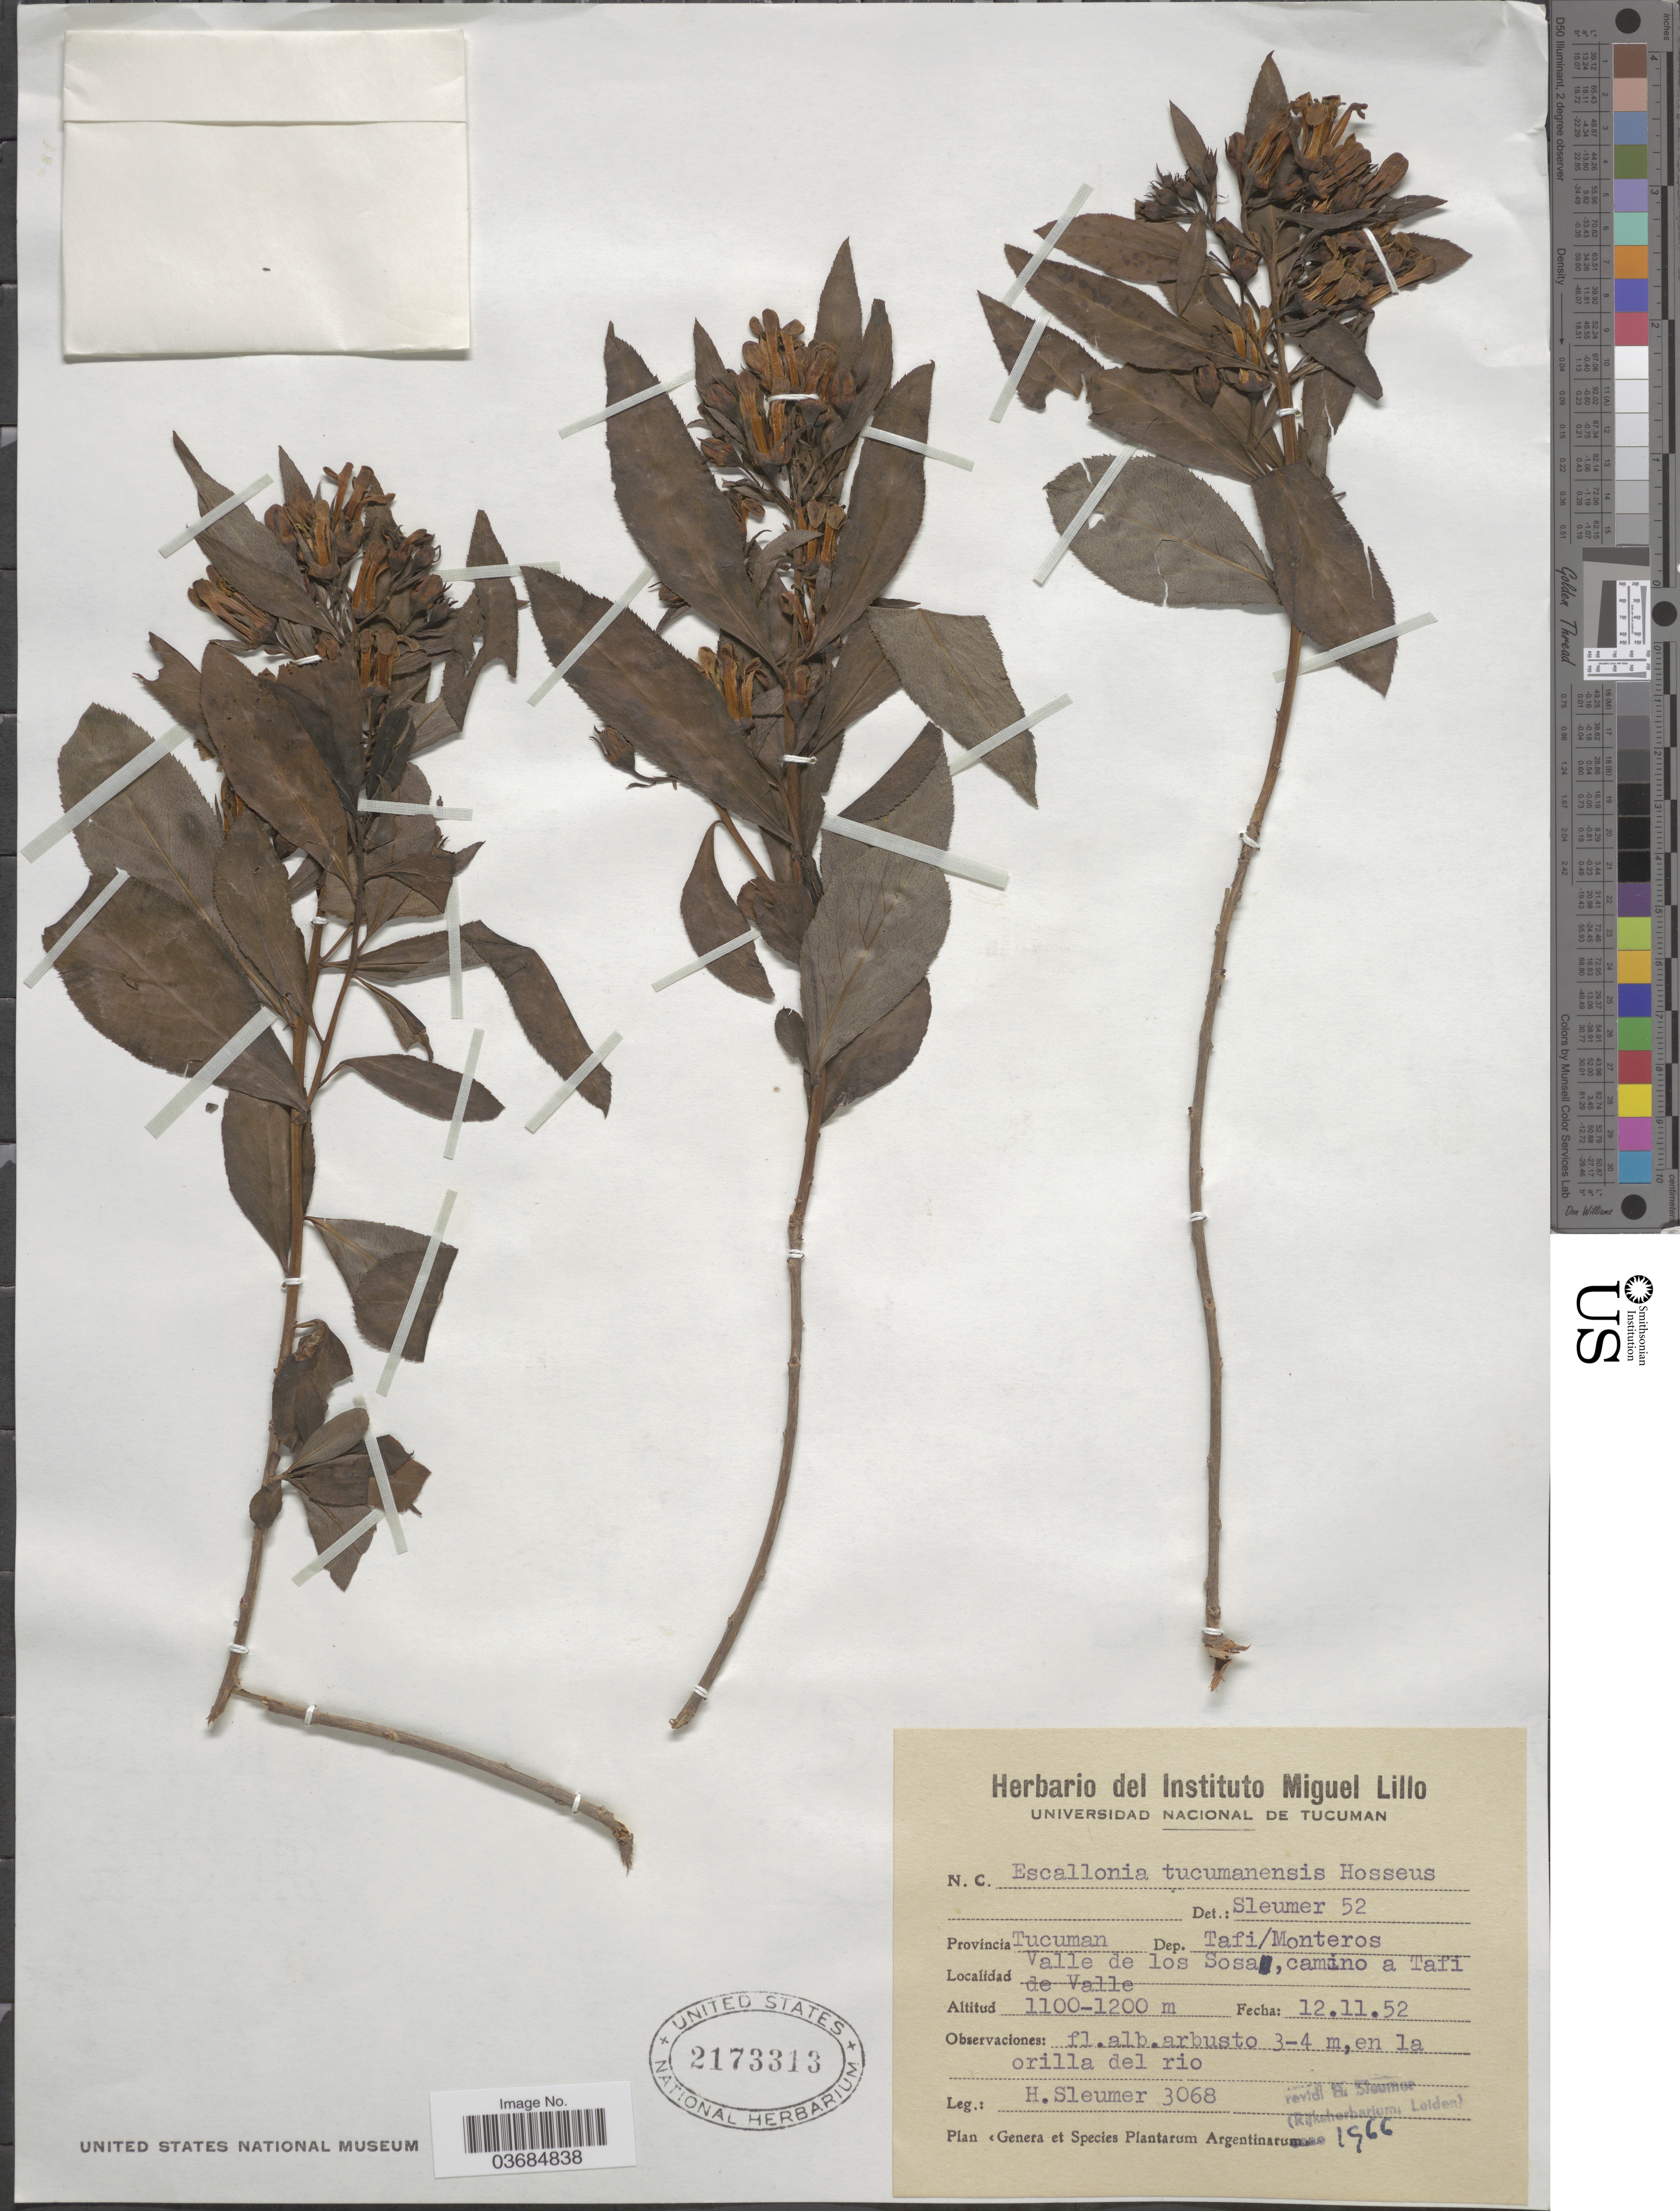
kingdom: Plantae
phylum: Tracheophyta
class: Magnoliopsida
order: Escalloniales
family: Escalloniaceae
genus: Escallonia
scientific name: Escallonia tucumanensis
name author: Hosseus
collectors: H. O. Sleumer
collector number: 3068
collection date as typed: Transcribed d/m/y: 12/11/52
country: Argentina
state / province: Tucuman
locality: Dep. Tafi/Monteros. Valle de los Sosa, camino a Tafi de Valle.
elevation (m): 1100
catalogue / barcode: US 2173313